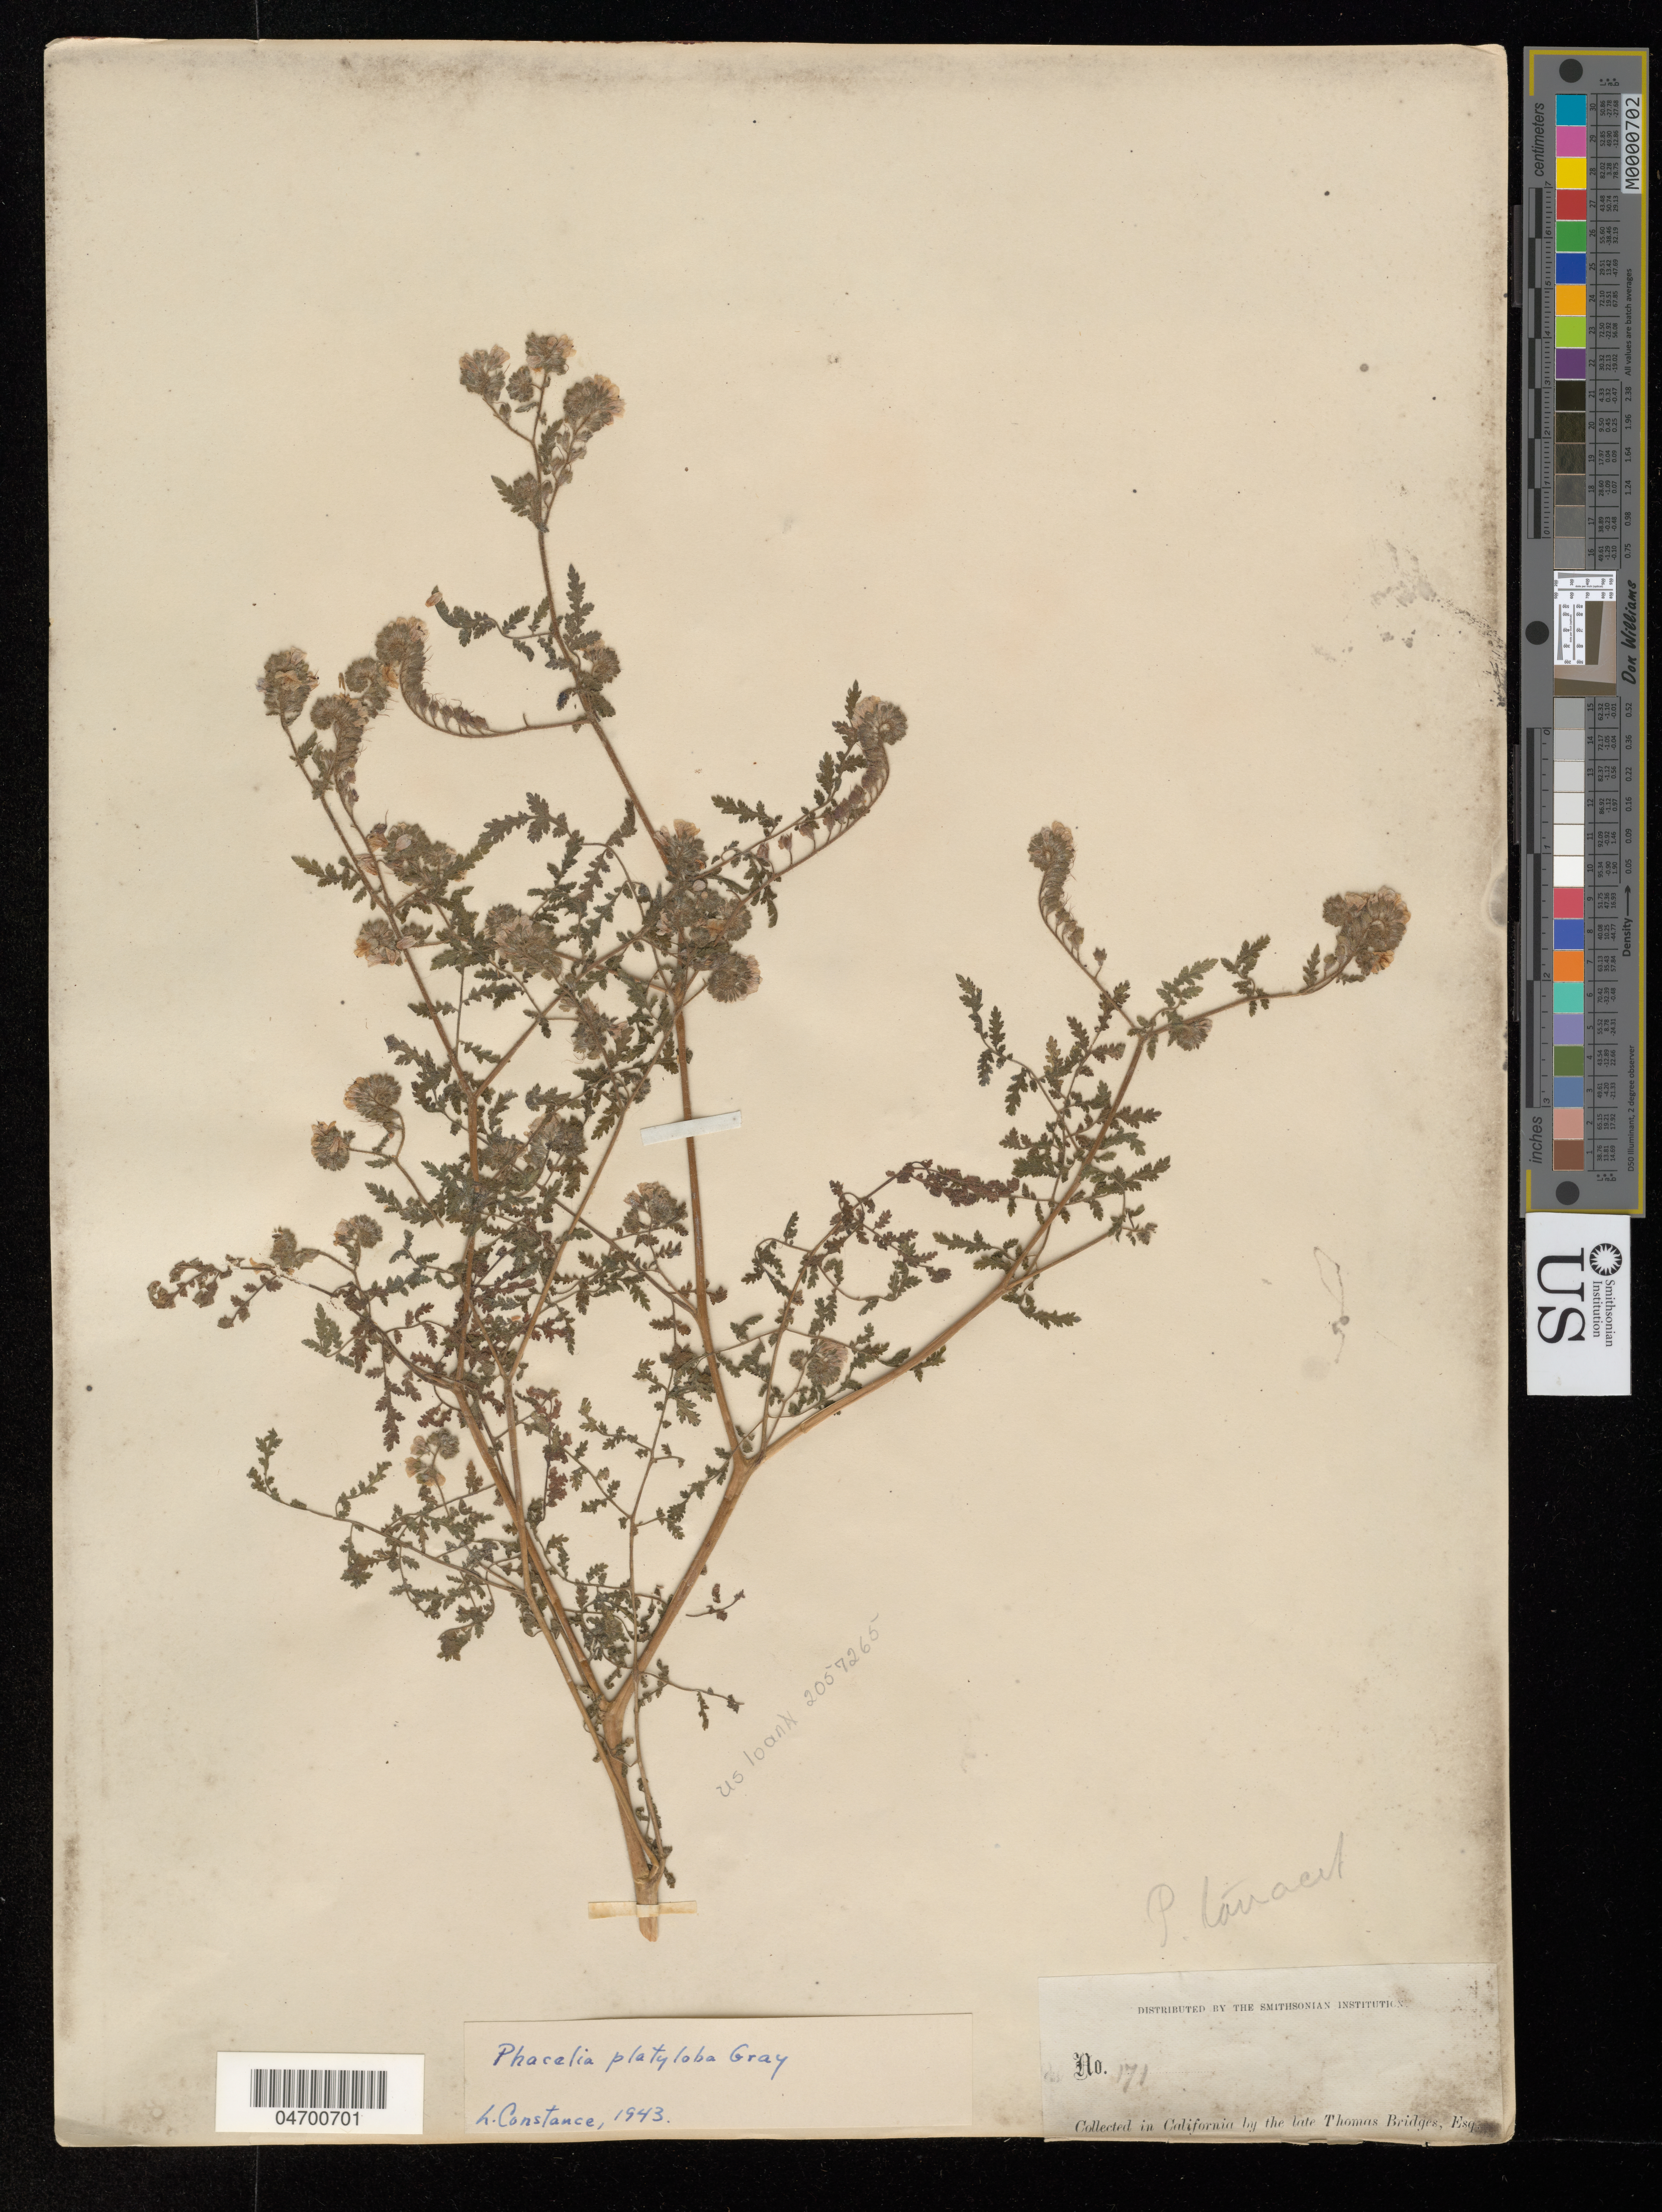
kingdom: Plantae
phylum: Tracheophyta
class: Magnoliopsida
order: Boraginales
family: Hydrophyllaceae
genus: Phacelia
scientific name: Phacelia platyloba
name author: A. Gray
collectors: T. Bridges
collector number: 171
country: United States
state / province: California